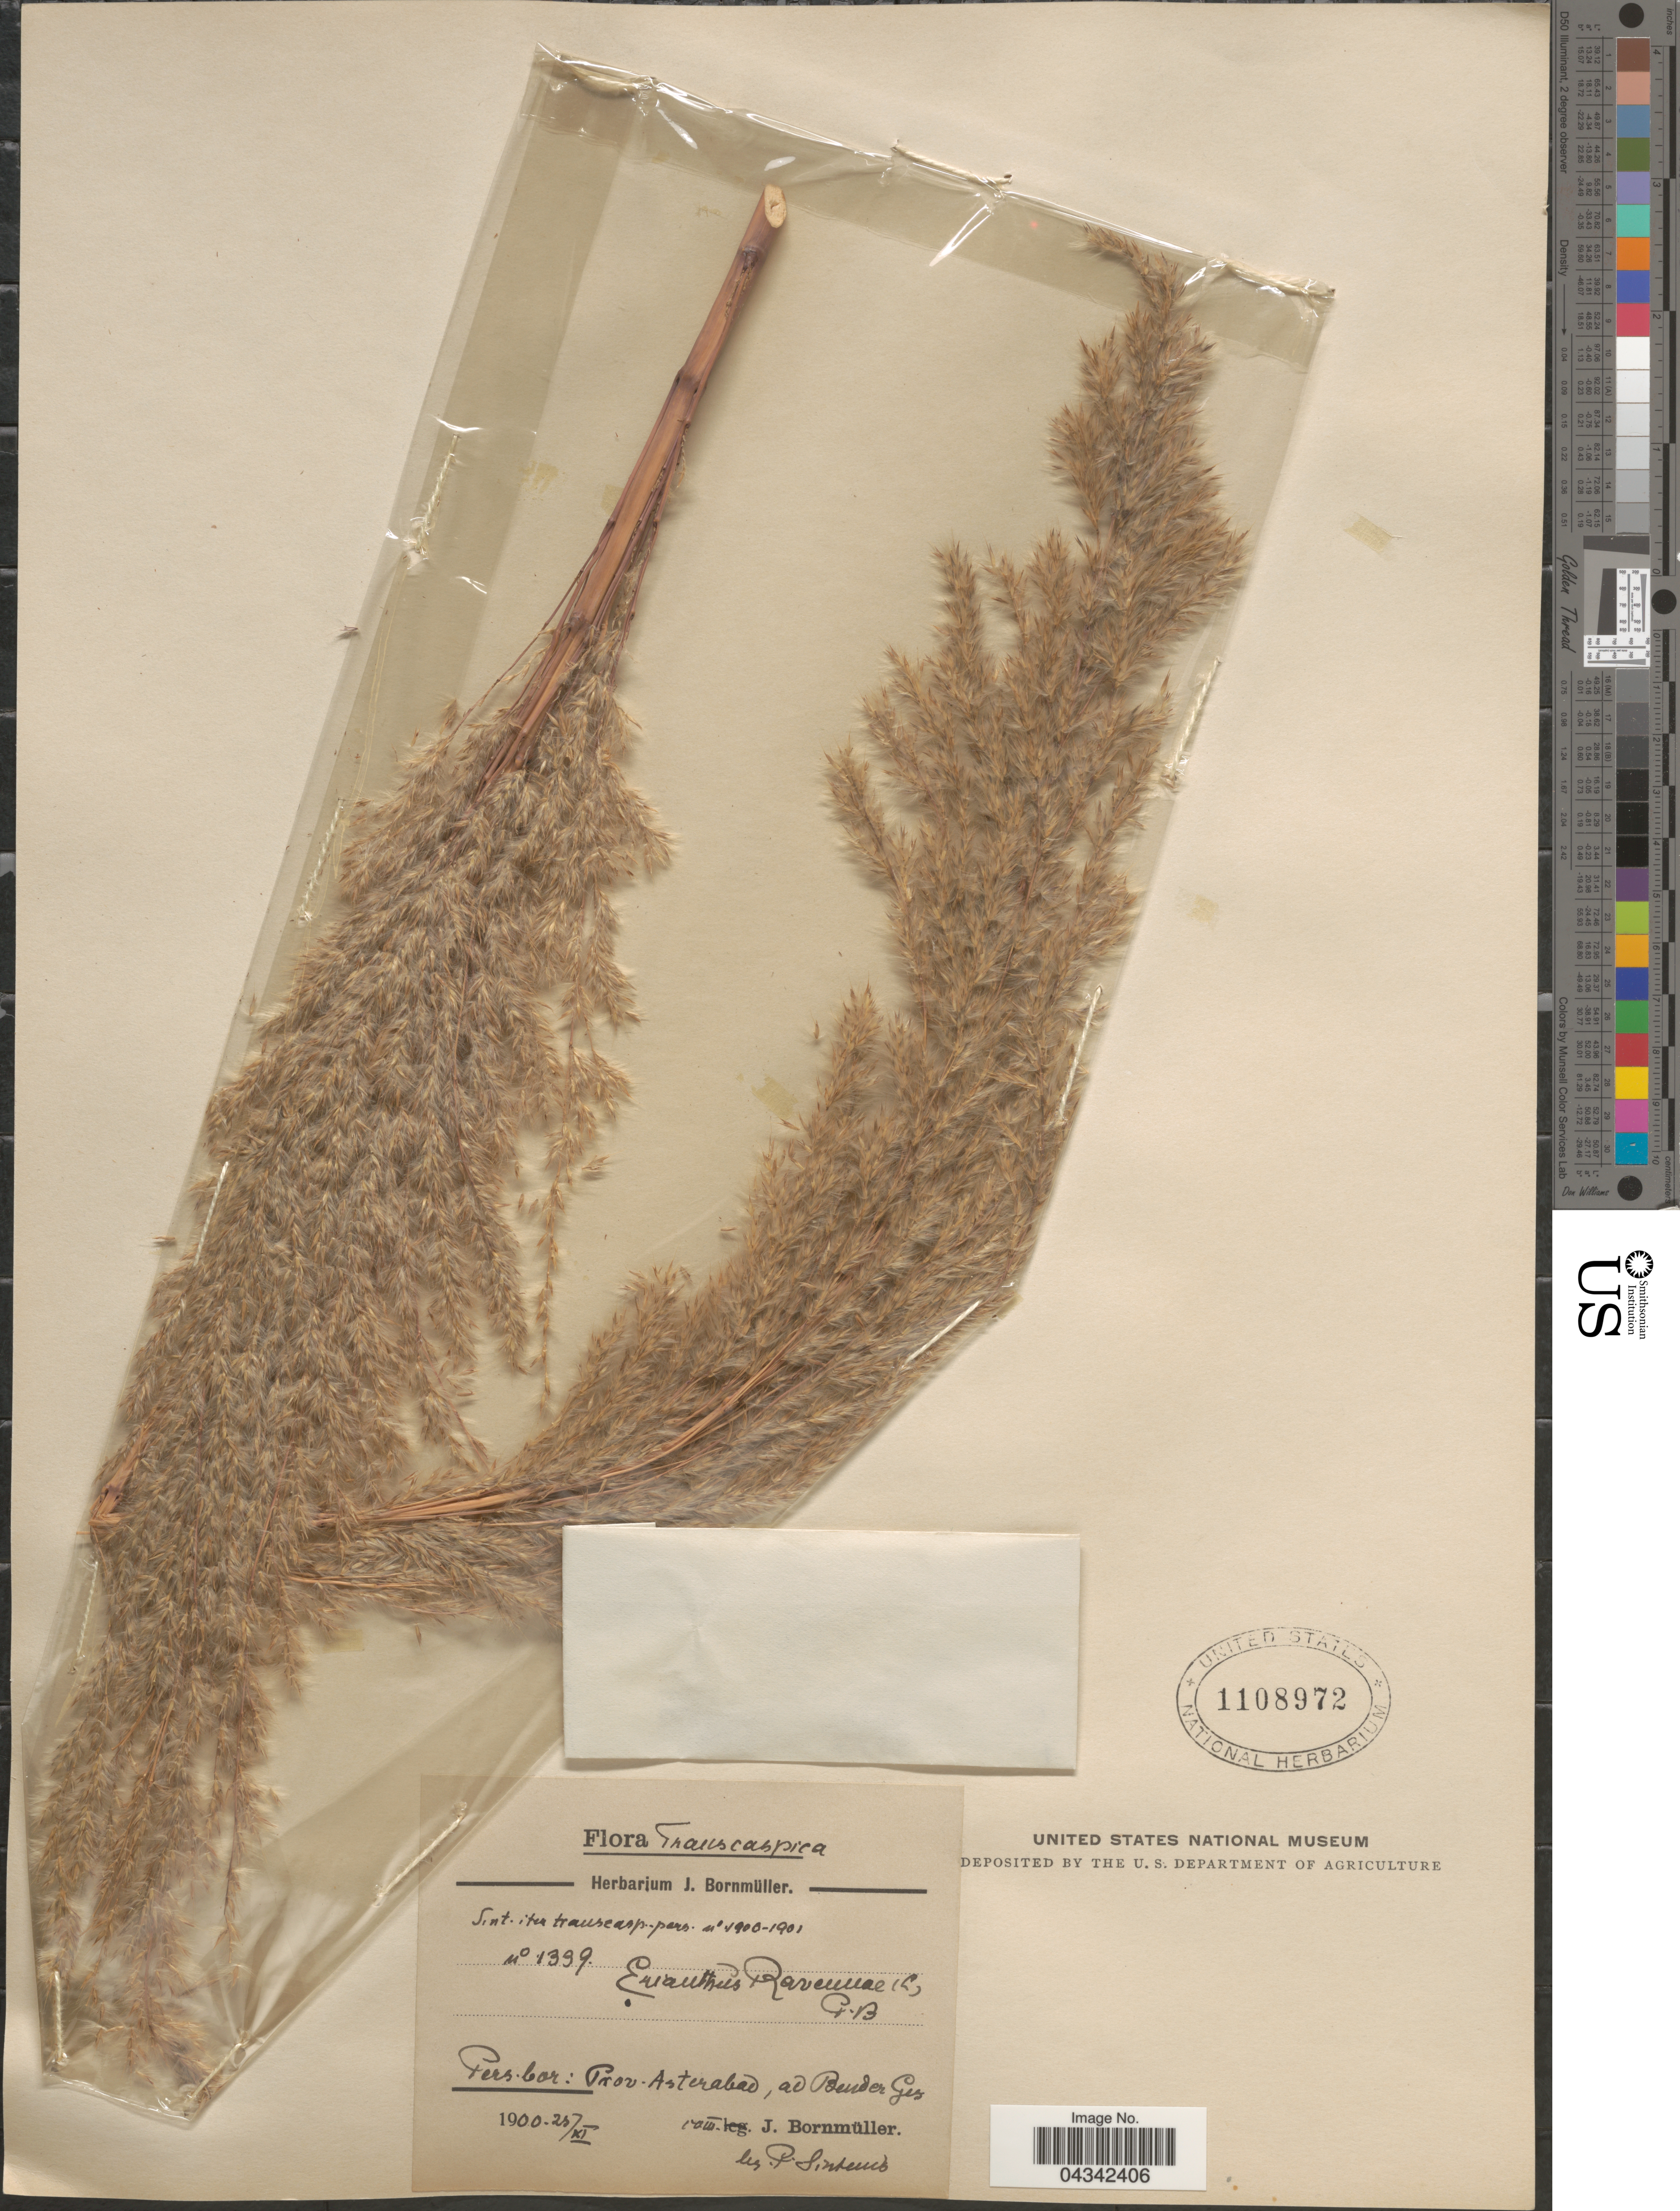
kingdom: Plantae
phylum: Tracheophyta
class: Liliopsida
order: Poales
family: Poaceae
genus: Tripidium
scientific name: Tripidium ravennae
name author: (L.) H. Scholz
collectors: P. Sintenis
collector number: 1339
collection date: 1900-11-25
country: Iran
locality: Transcaspica. Pers. bor: Prov. Asterabad, ad Bender Ges.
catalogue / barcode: US 1108972